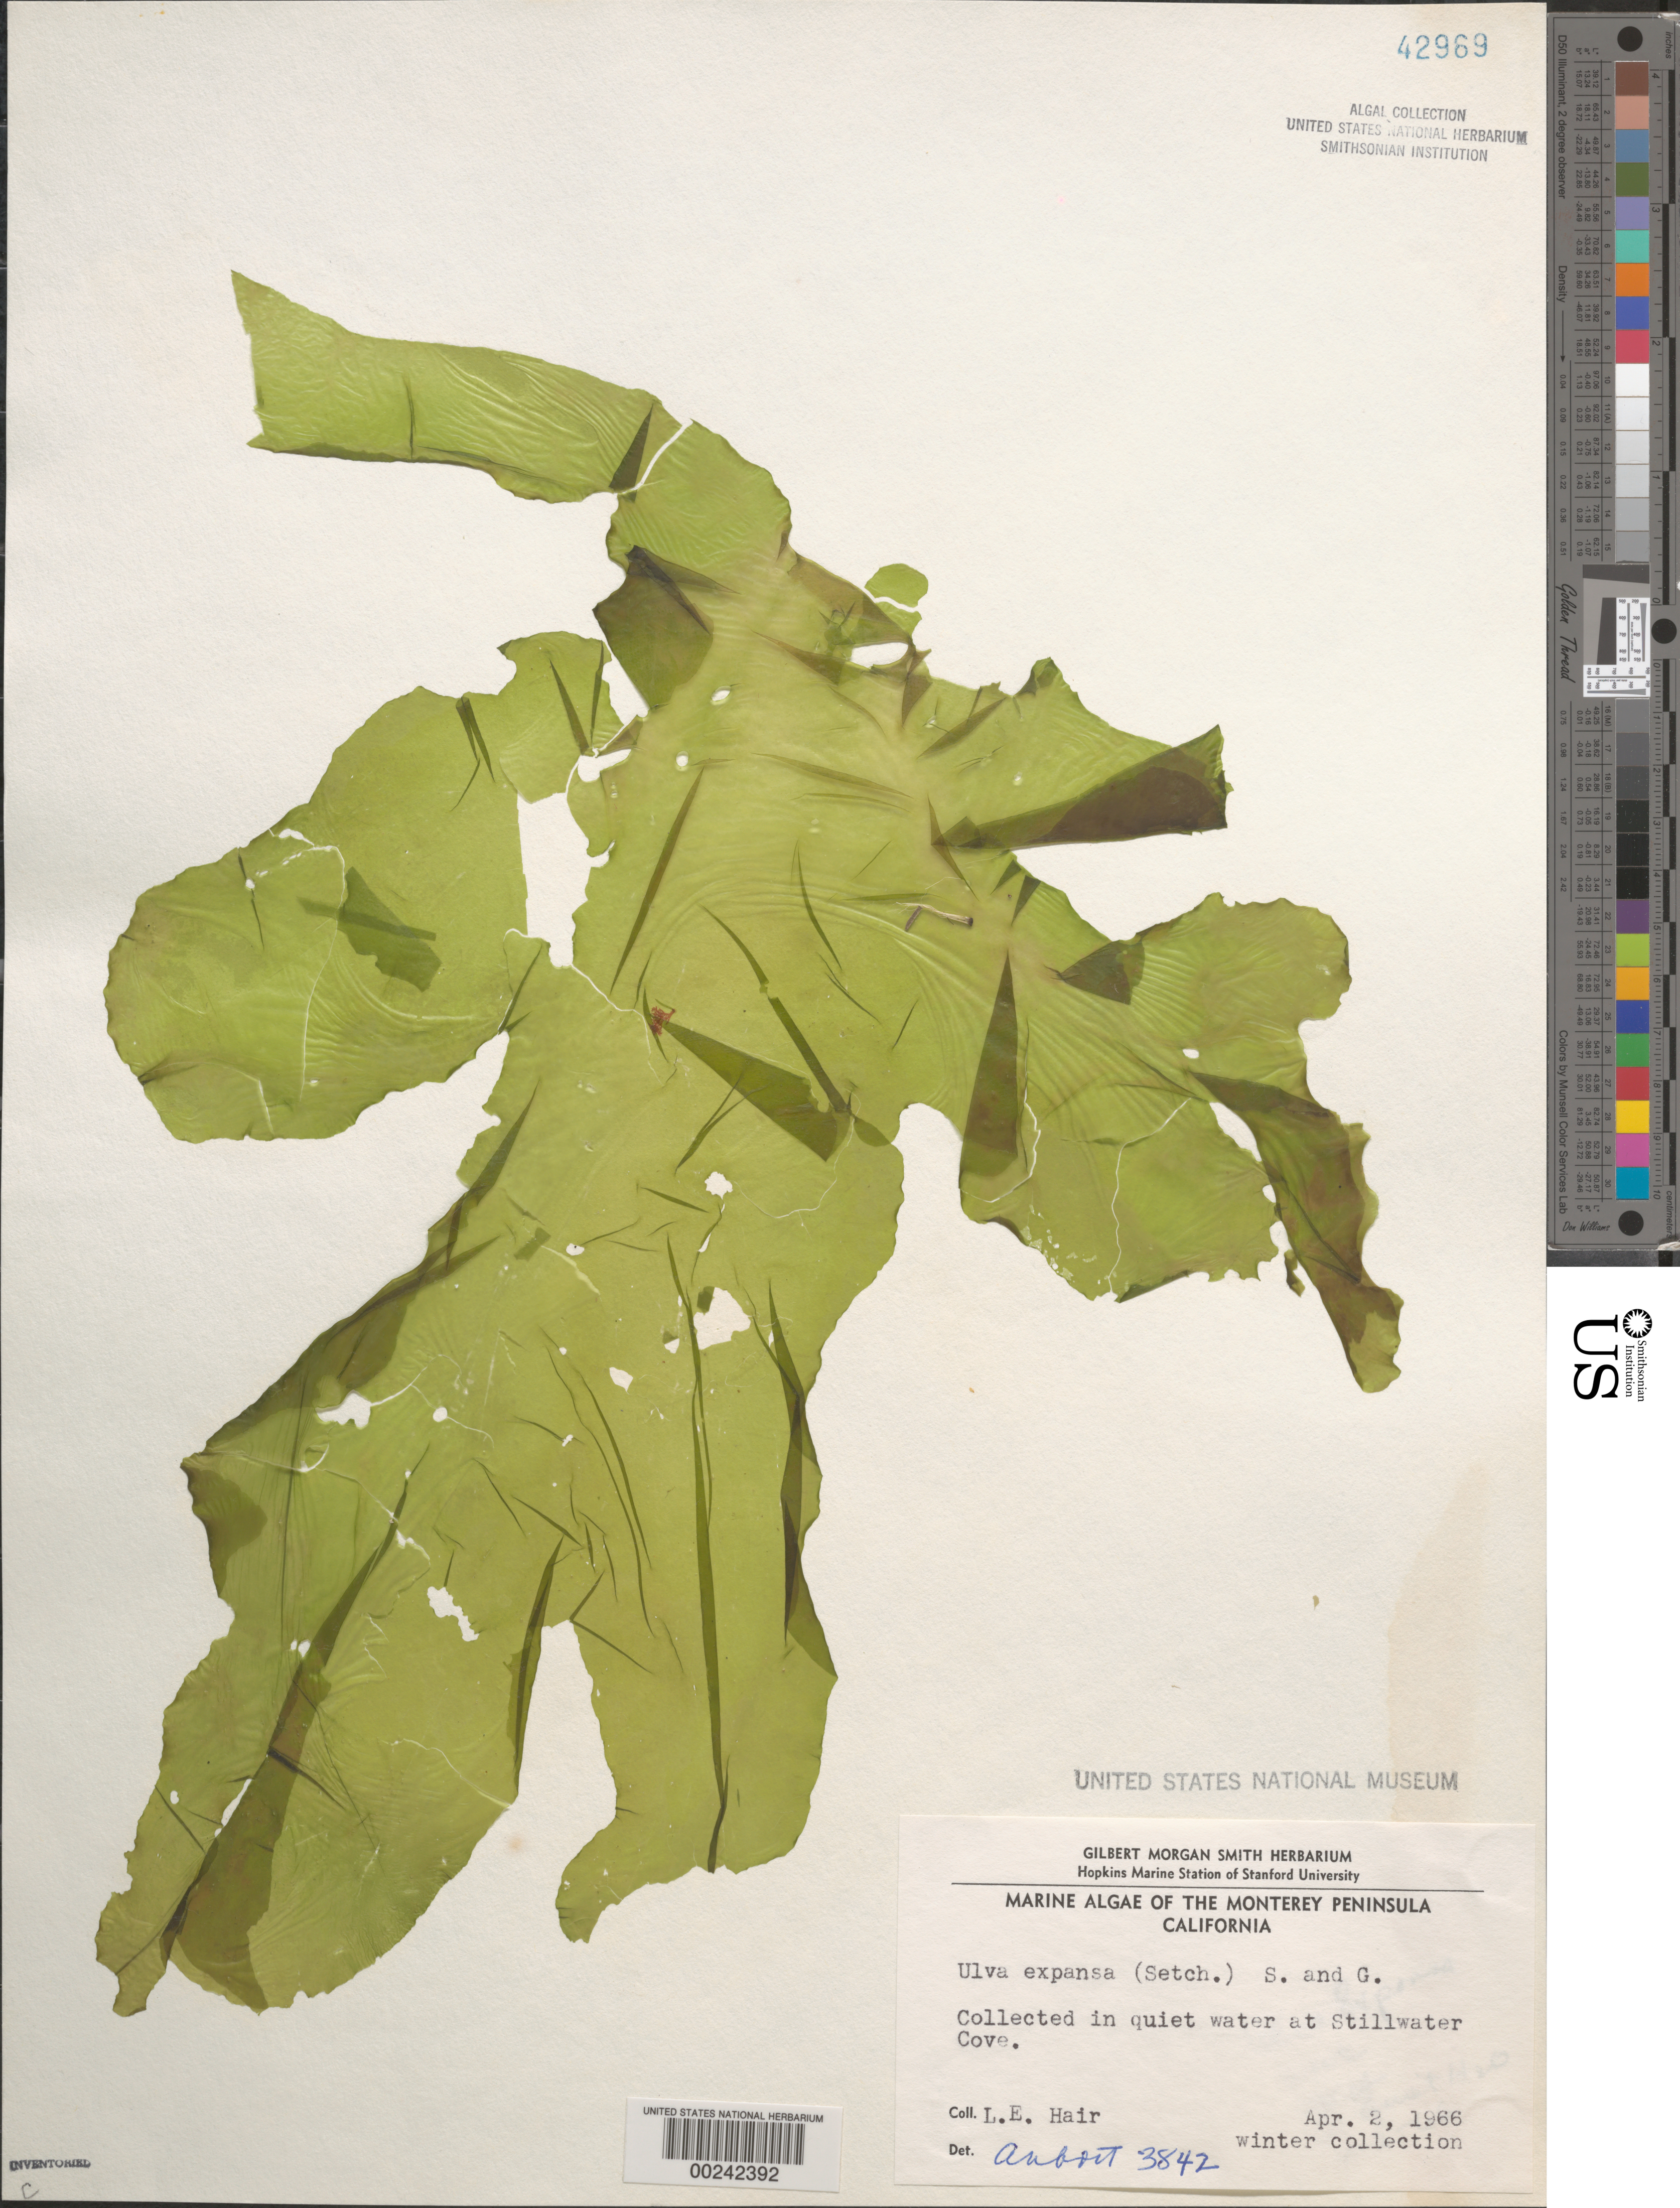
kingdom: Plantae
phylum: Chlorophyta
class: Ulvophyceae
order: Ulvales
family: Ulvaceae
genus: Ulva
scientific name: Ulva expansa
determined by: Abbott, Isabella A.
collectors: L. Hair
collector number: IAA 3842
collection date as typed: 02 Apr 1966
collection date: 1966-04-02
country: United States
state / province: California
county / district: Monterey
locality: Monterey Peninsula, Stillwater Cove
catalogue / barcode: US 42969